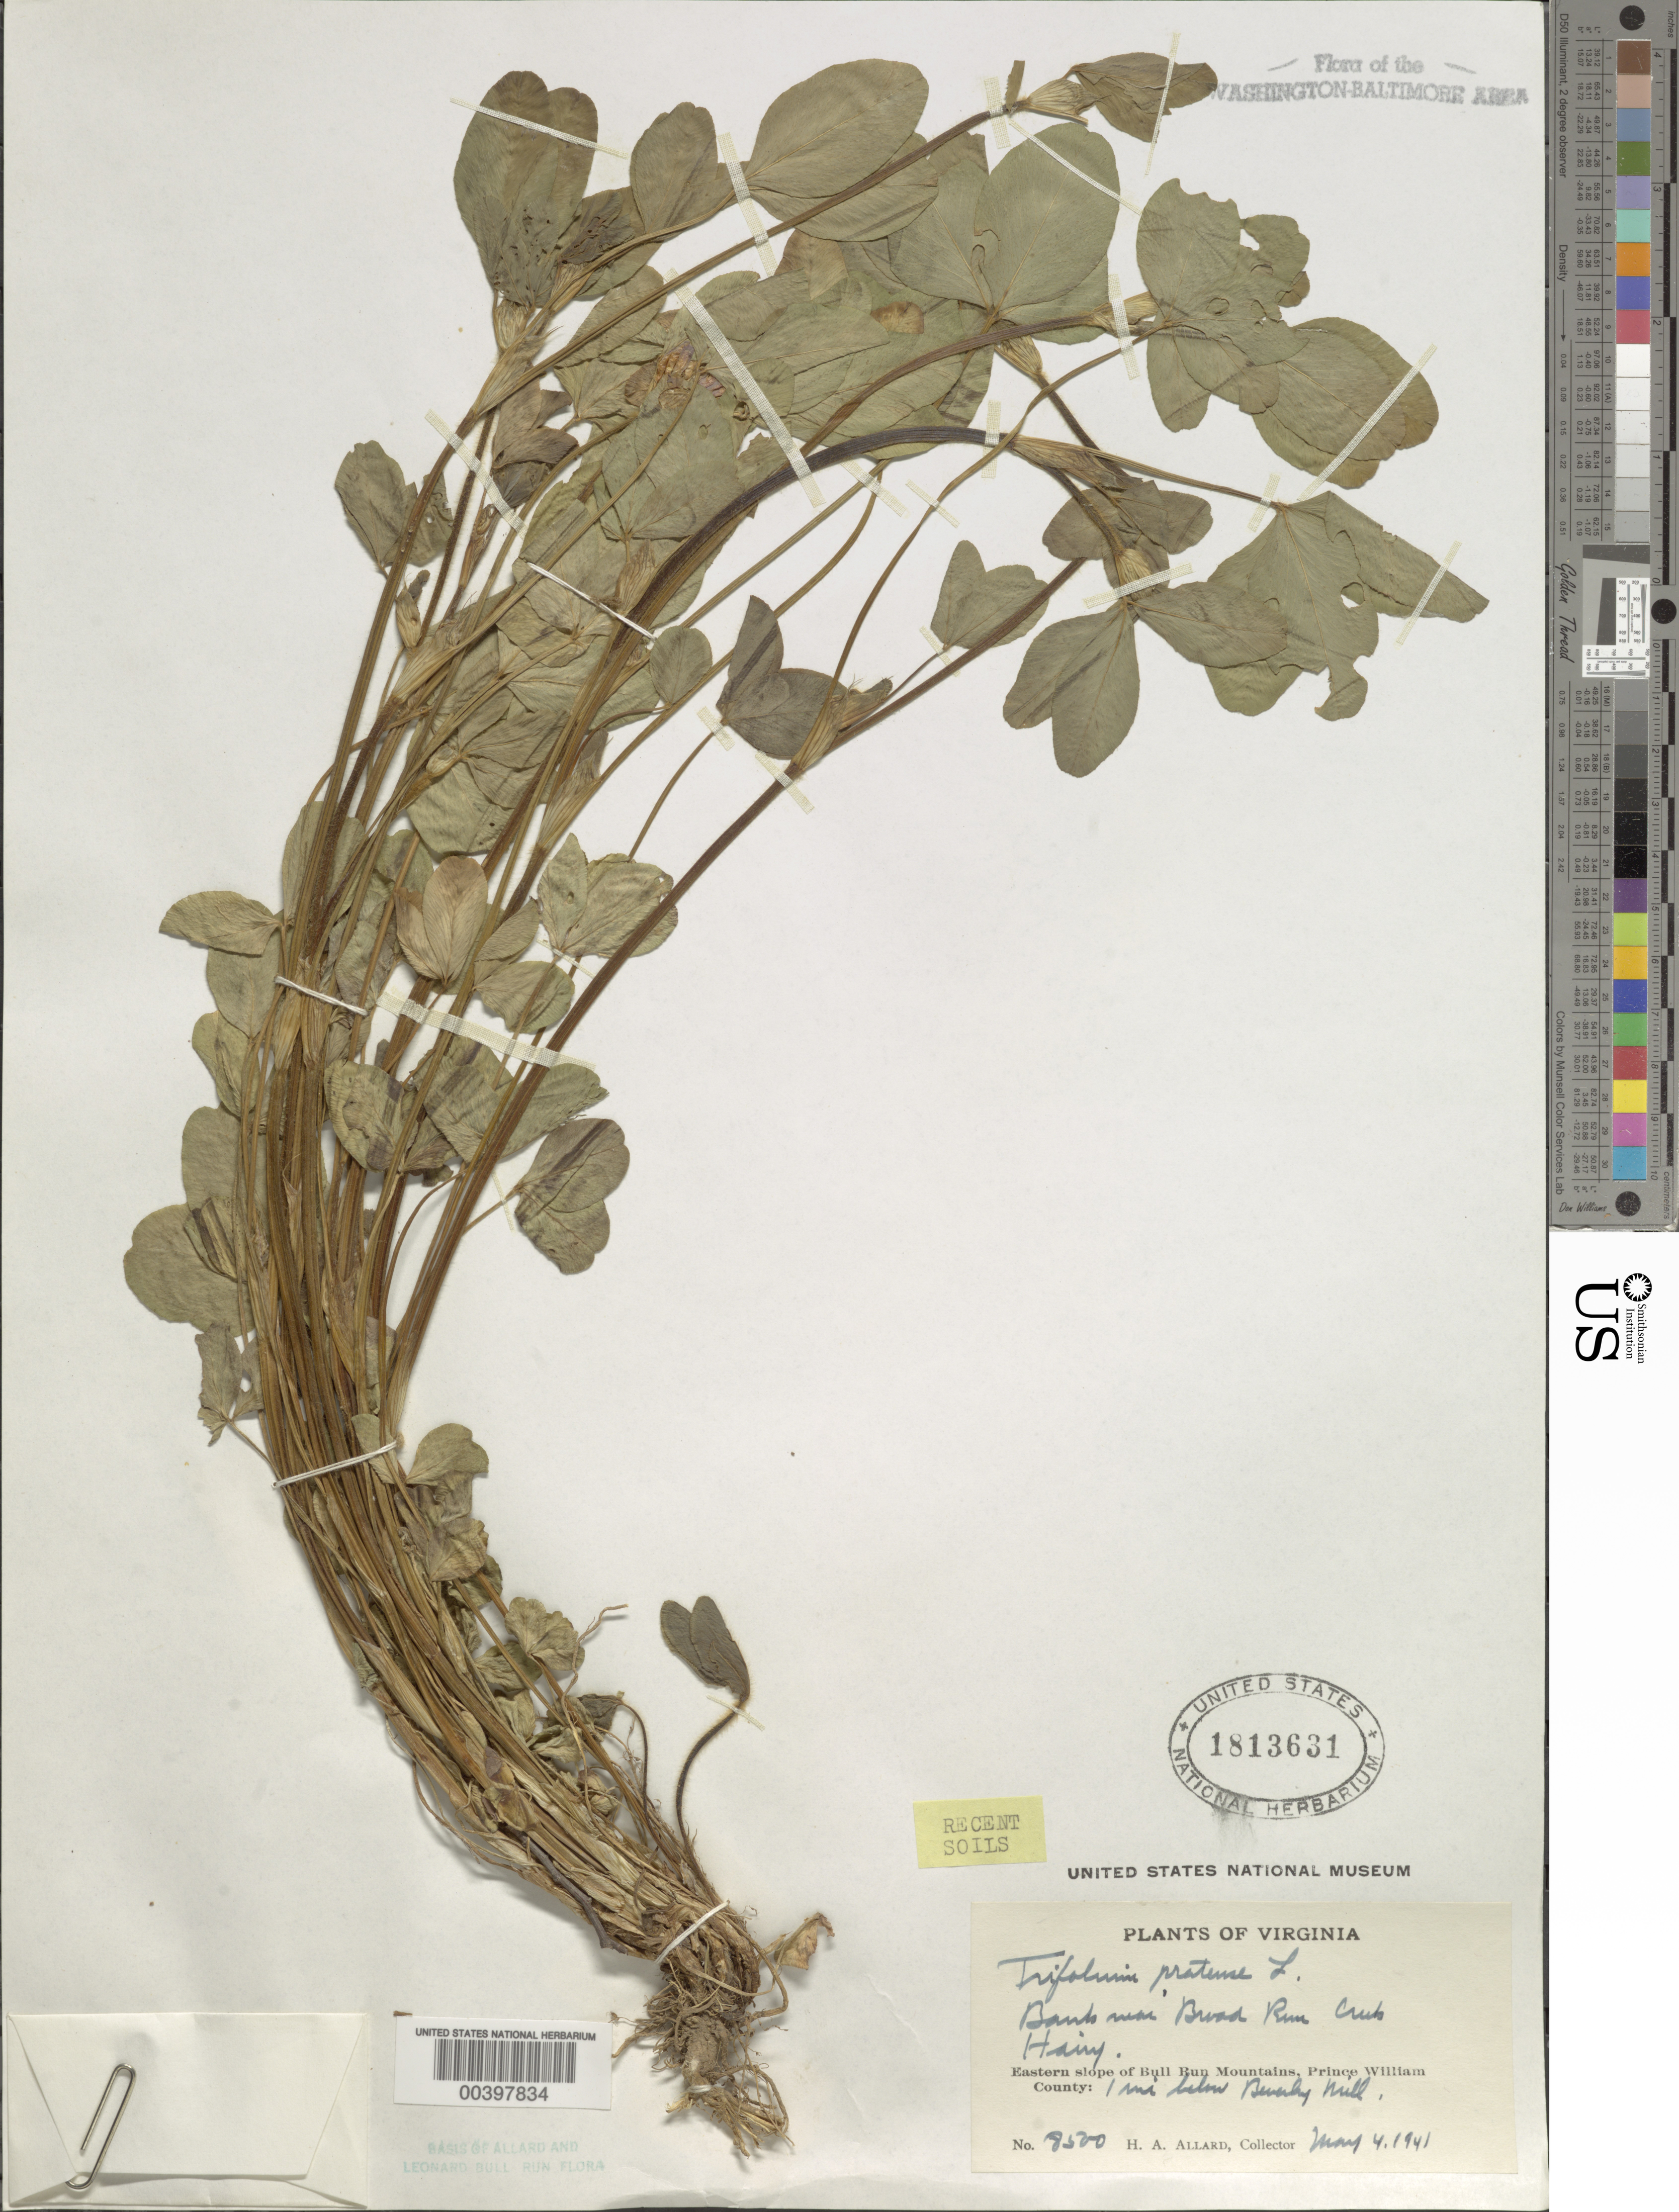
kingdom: Plantae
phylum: Tracheophyta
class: Magnoliopsida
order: Fabales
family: Fabaceae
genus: Trifolium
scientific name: Trifolium pratense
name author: L.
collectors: H. A. Allard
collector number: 8500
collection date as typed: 04 May 1941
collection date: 1941-05-04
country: United States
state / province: Virginia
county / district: Prince William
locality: Broad Run Creek, below Beverley Mill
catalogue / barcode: US 1813631